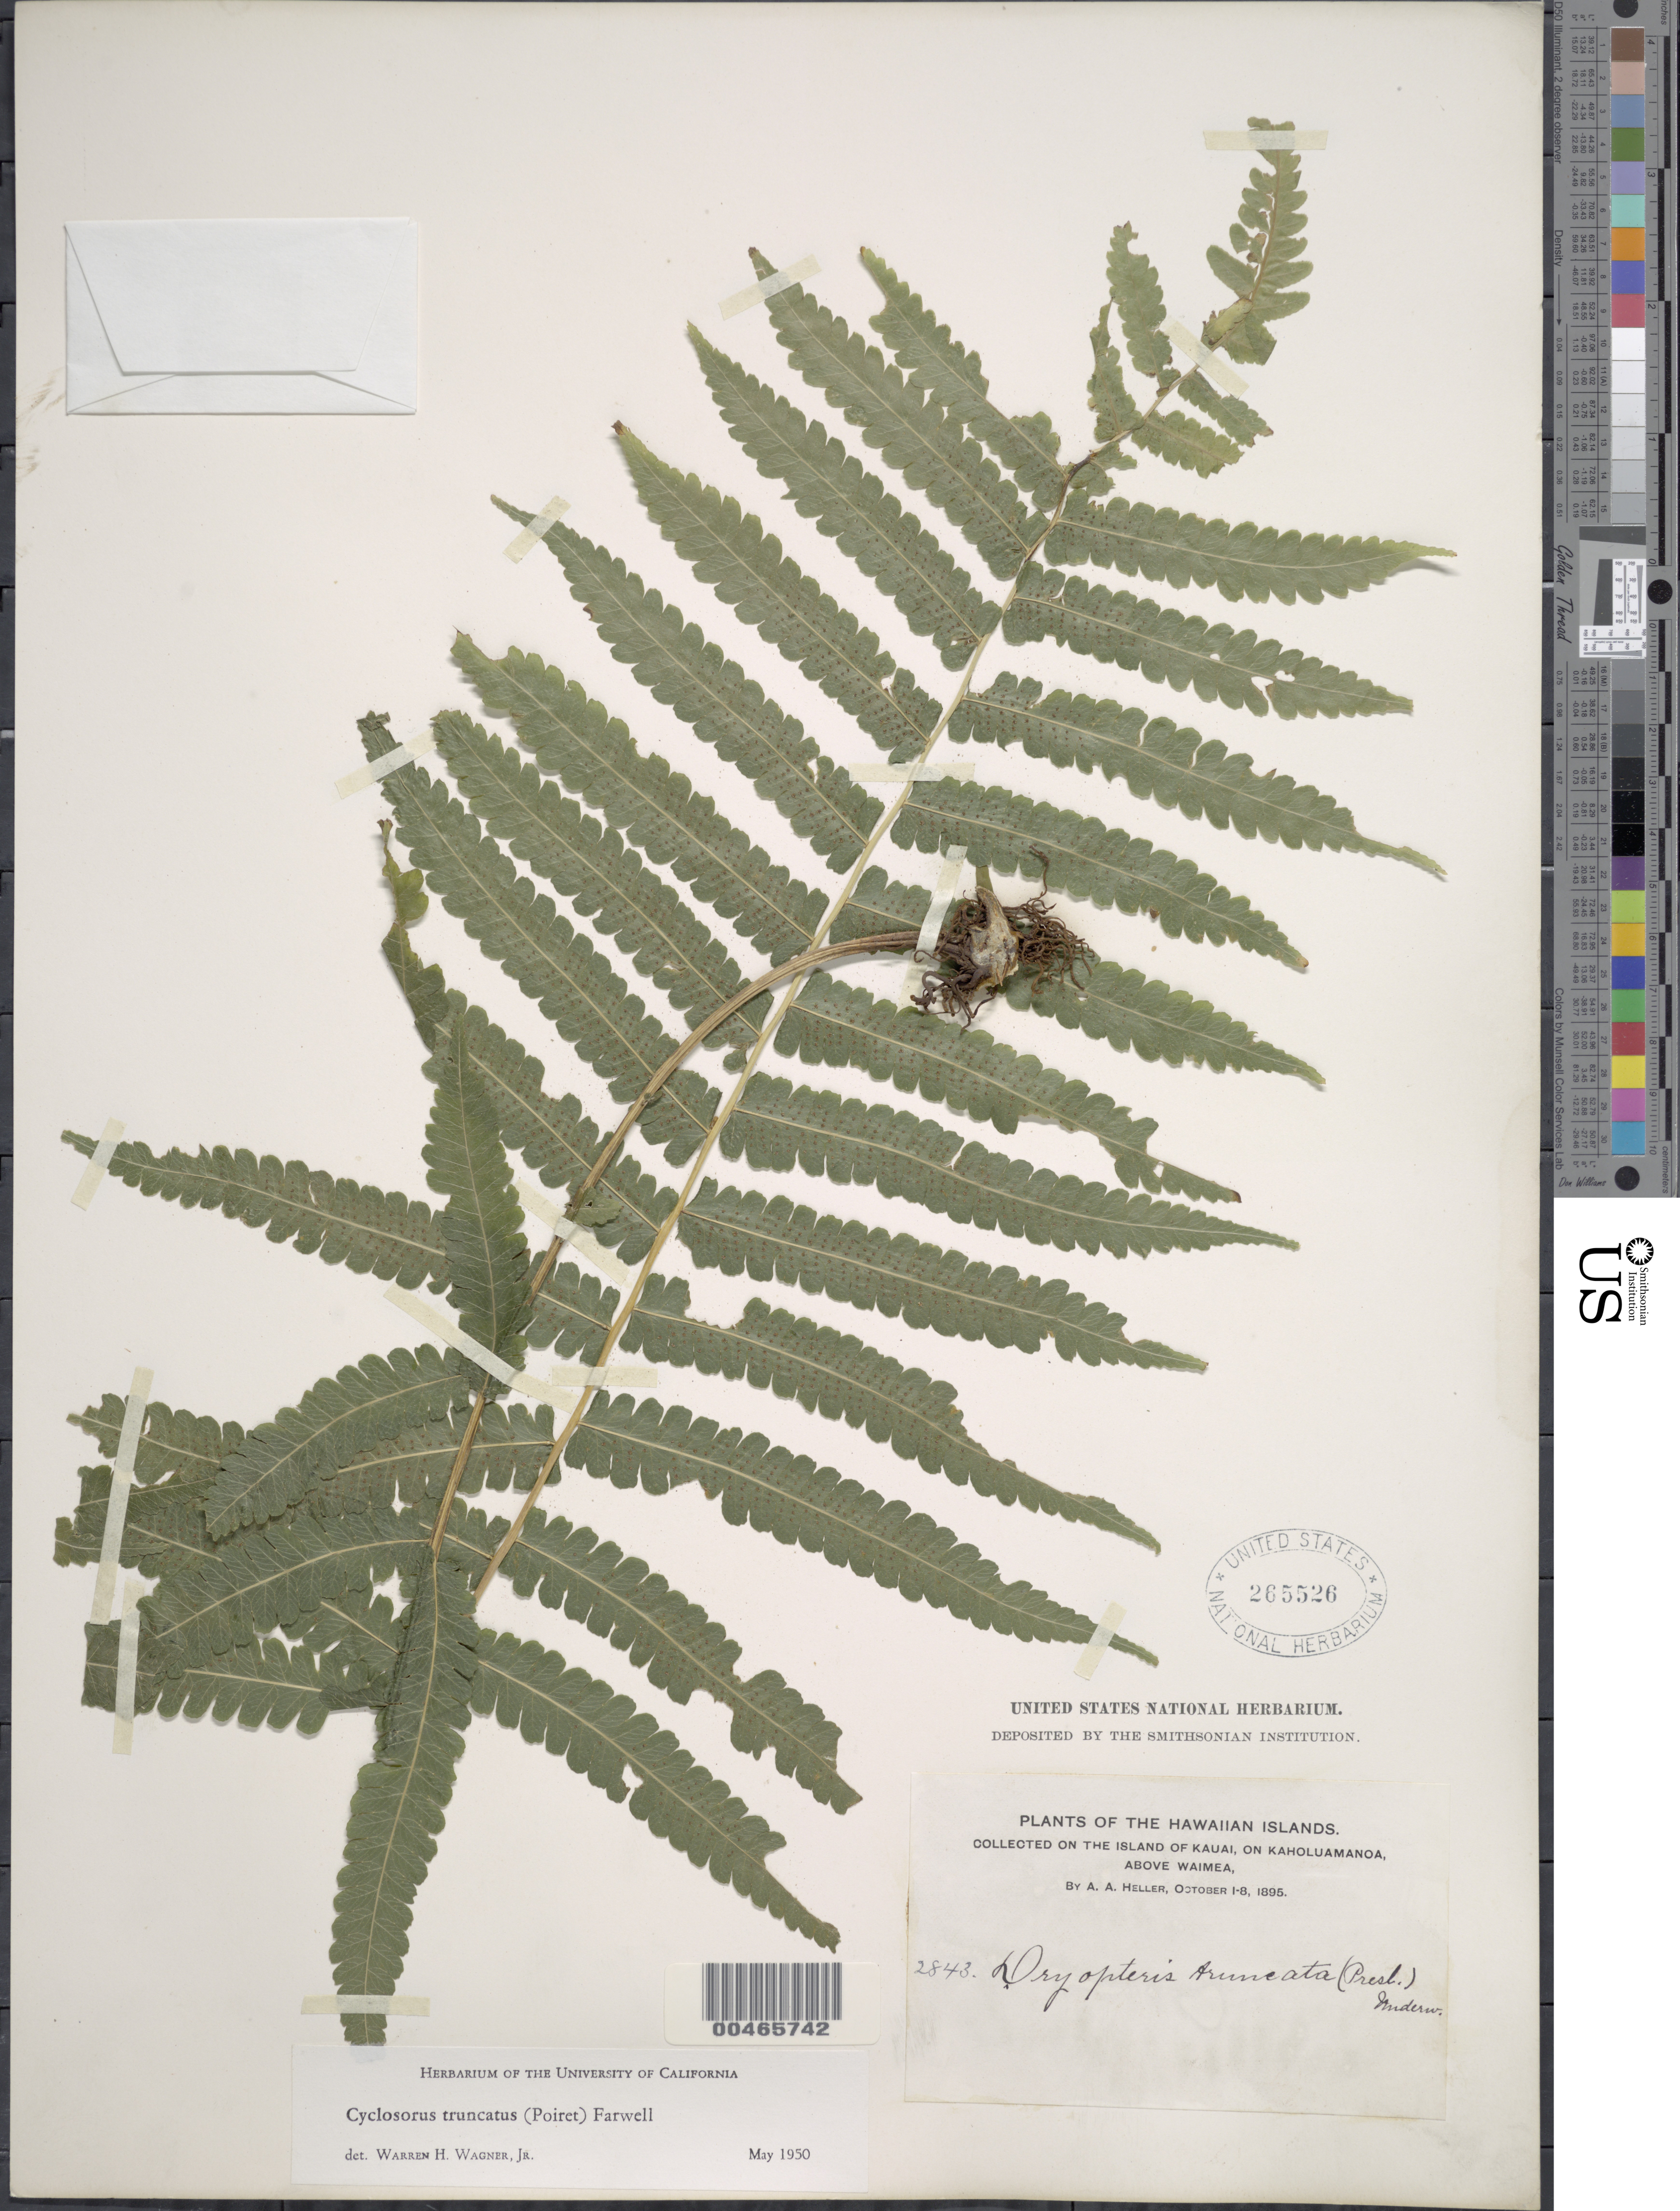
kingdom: Plantae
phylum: Tracheophyta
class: Polypodiopsida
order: Polypodiales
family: Thelypteridaceae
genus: Pneumatopteris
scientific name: Pneumatopteris truncata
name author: (Poir.) Holttum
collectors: A. A. Heller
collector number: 2843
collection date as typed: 1 Oct 1895 to 8 Oct 1895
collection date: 1895-10-01/1895-10-08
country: United States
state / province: Hawaii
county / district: Kauai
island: Kaua'i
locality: On Kaholuamanoa, above Waimea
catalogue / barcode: US 265526